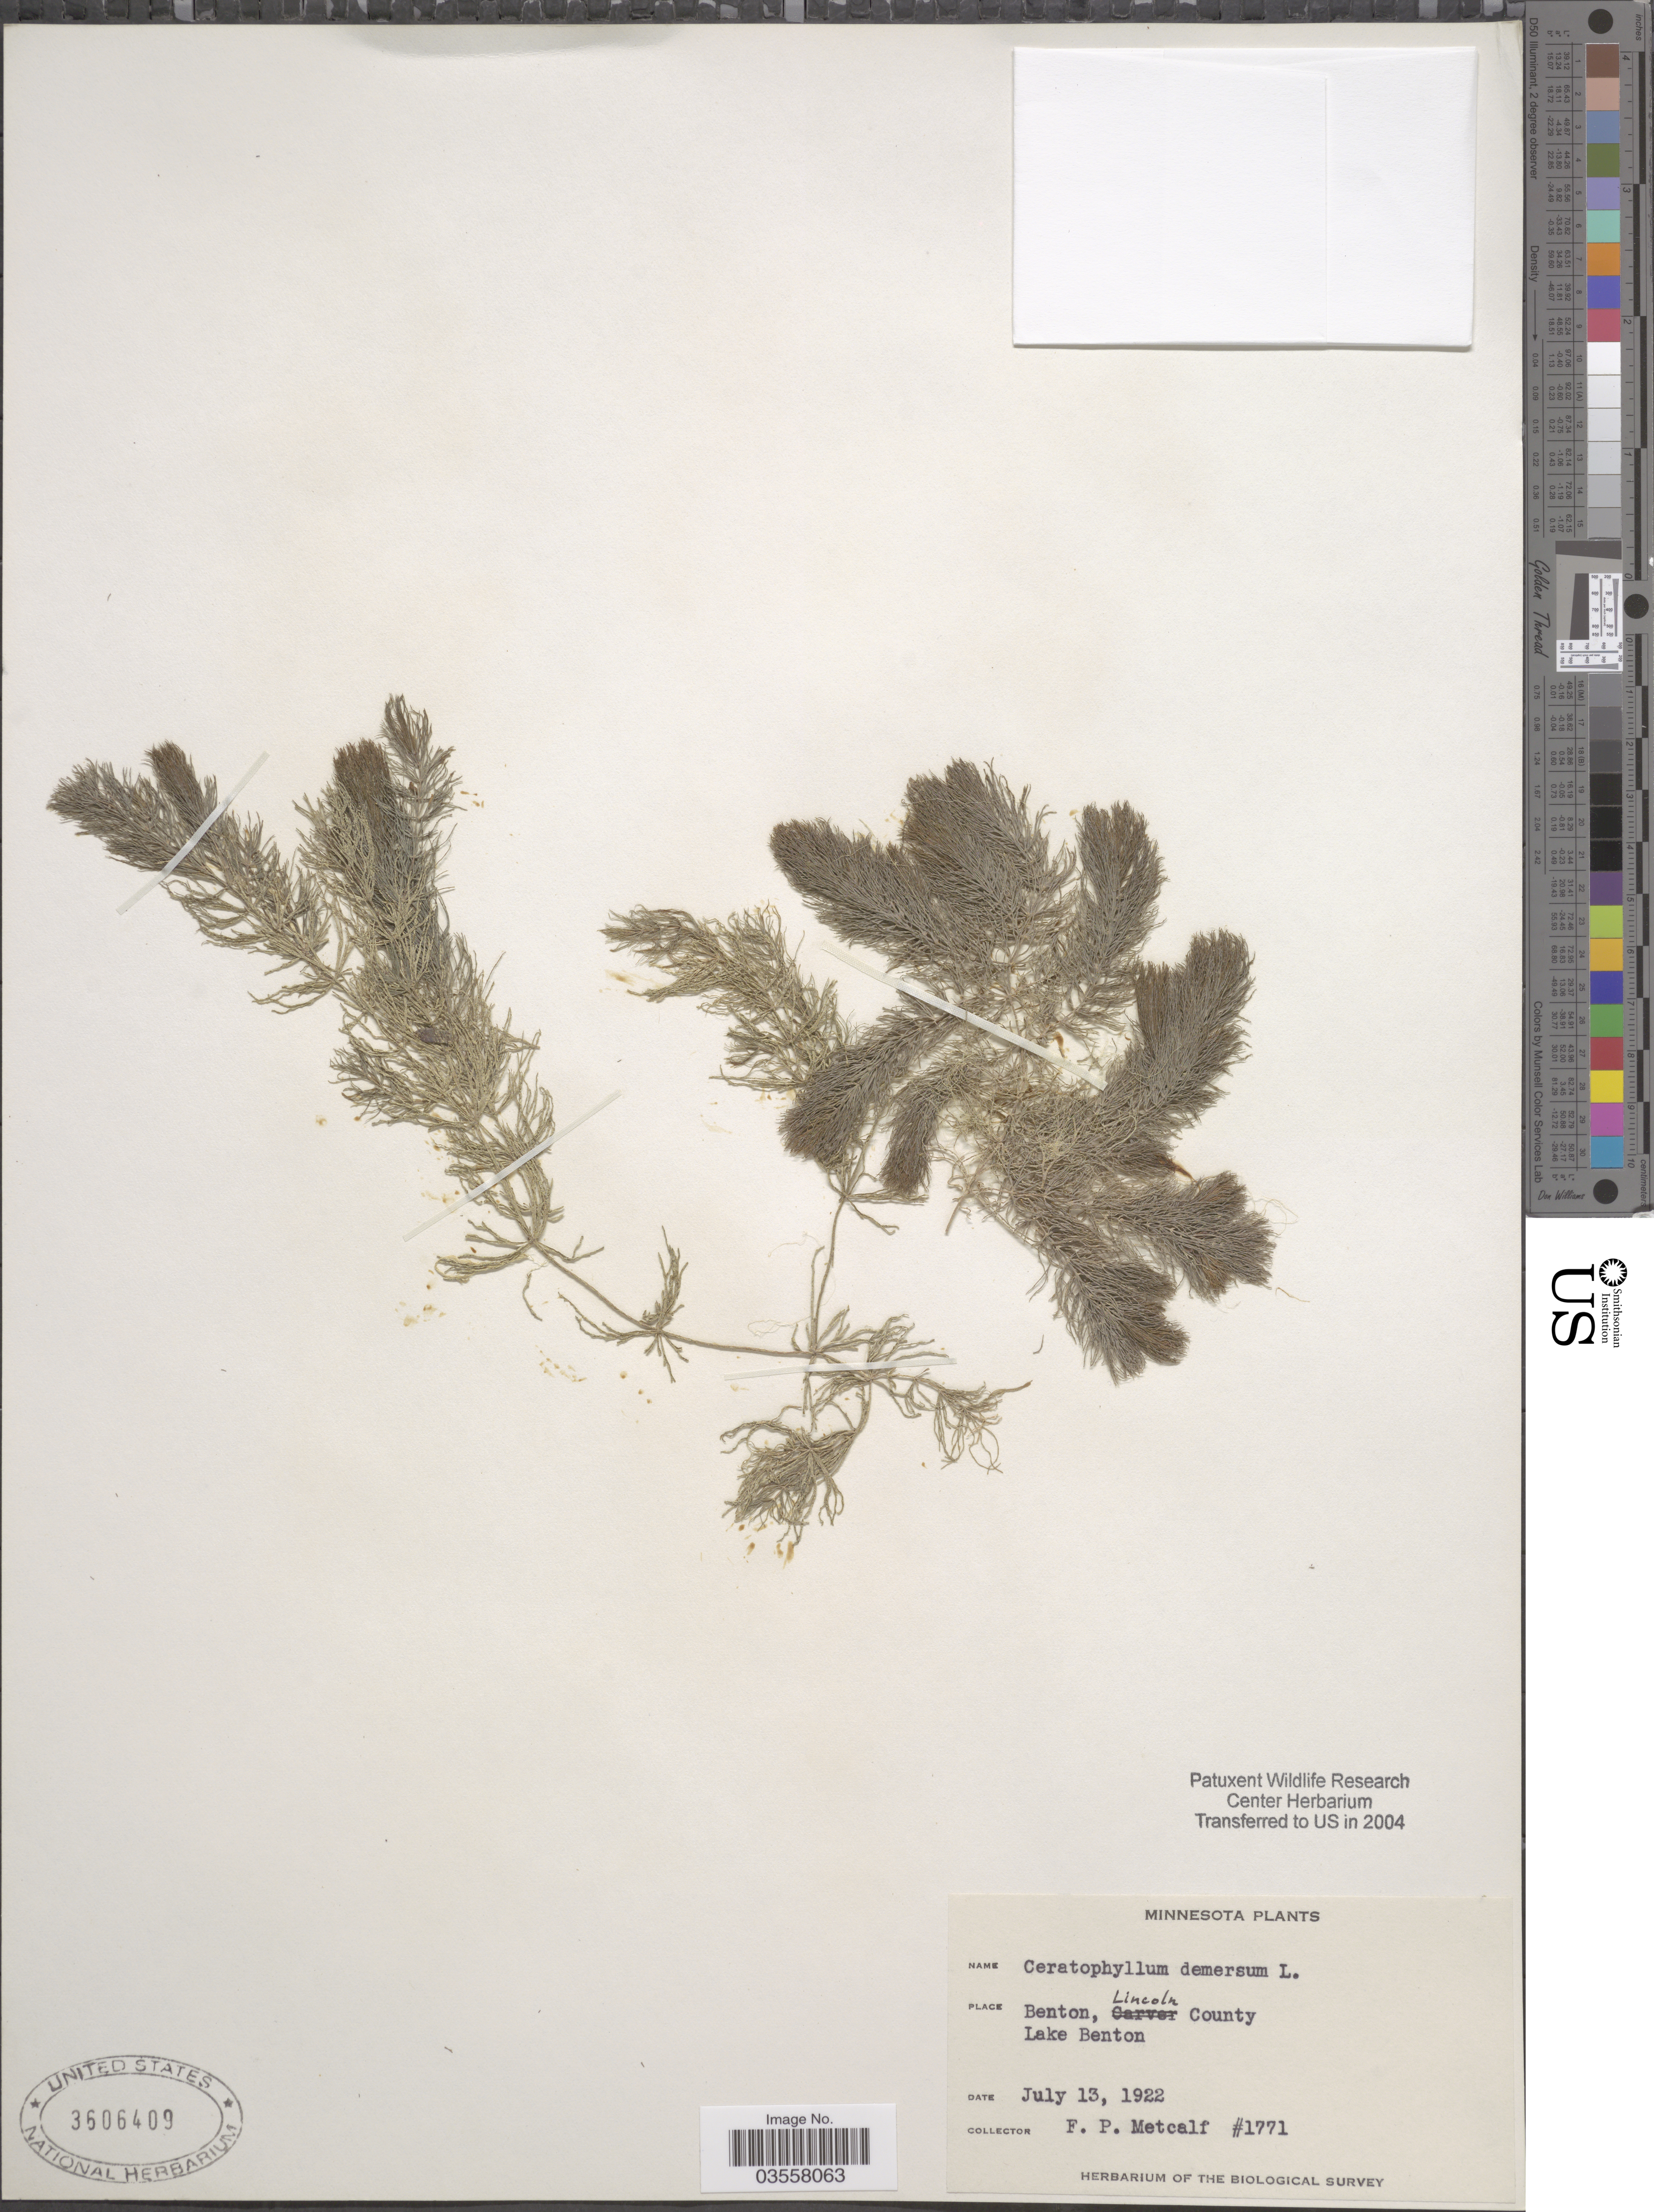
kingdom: Plantae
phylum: Tracheophyta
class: Magnoliopsida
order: Ceratophyllales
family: Ceratophyllaceae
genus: Ceratophyllum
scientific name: Ceratophyllum demersum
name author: L.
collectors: F. Metcalf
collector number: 1771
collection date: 1922-07-13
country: United States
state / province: Minnesota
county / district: Lincoln Co.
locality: Benton, Lake Benton.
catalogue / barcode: US 3606409